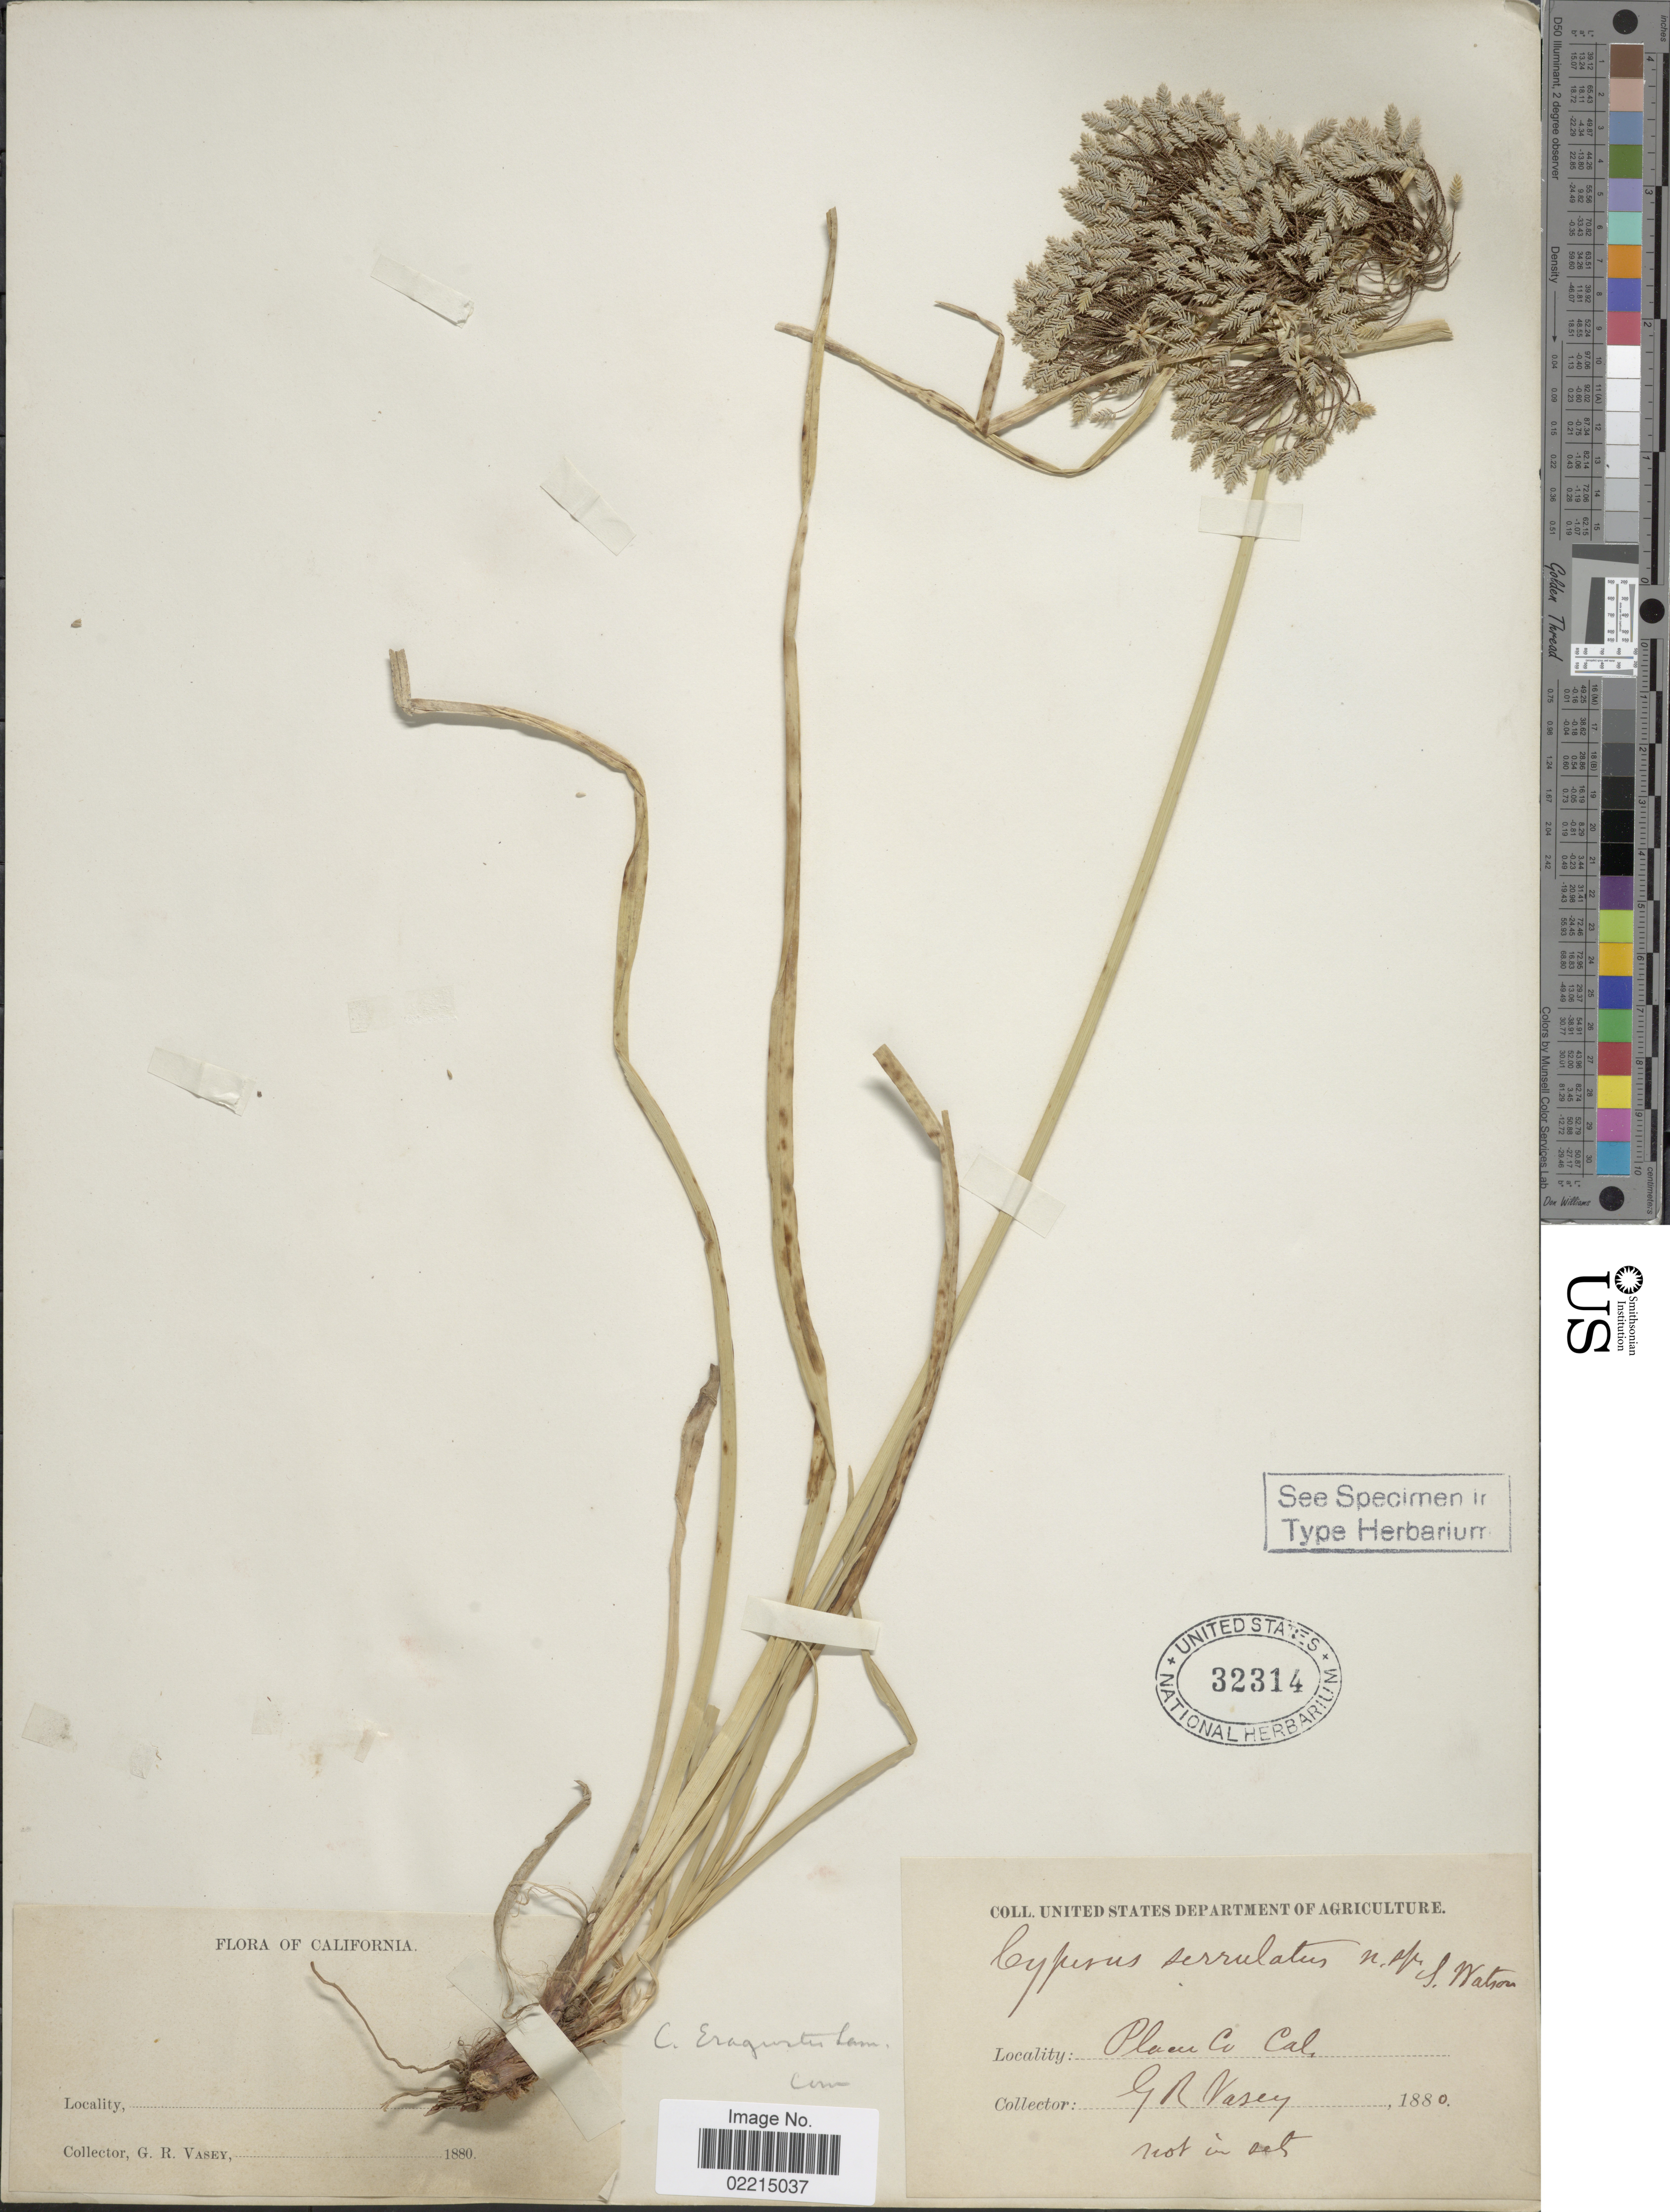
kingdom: Plantae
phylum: Tracheophyta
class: Liliopsida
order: Poales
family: Cyperaceae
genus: Cyperus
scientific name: Cyperus eragrostis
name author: Lam.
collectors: G. R. Vasey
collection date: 1880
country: United States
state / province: California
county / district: Placer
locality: Placer Co.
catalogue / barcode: US 32314